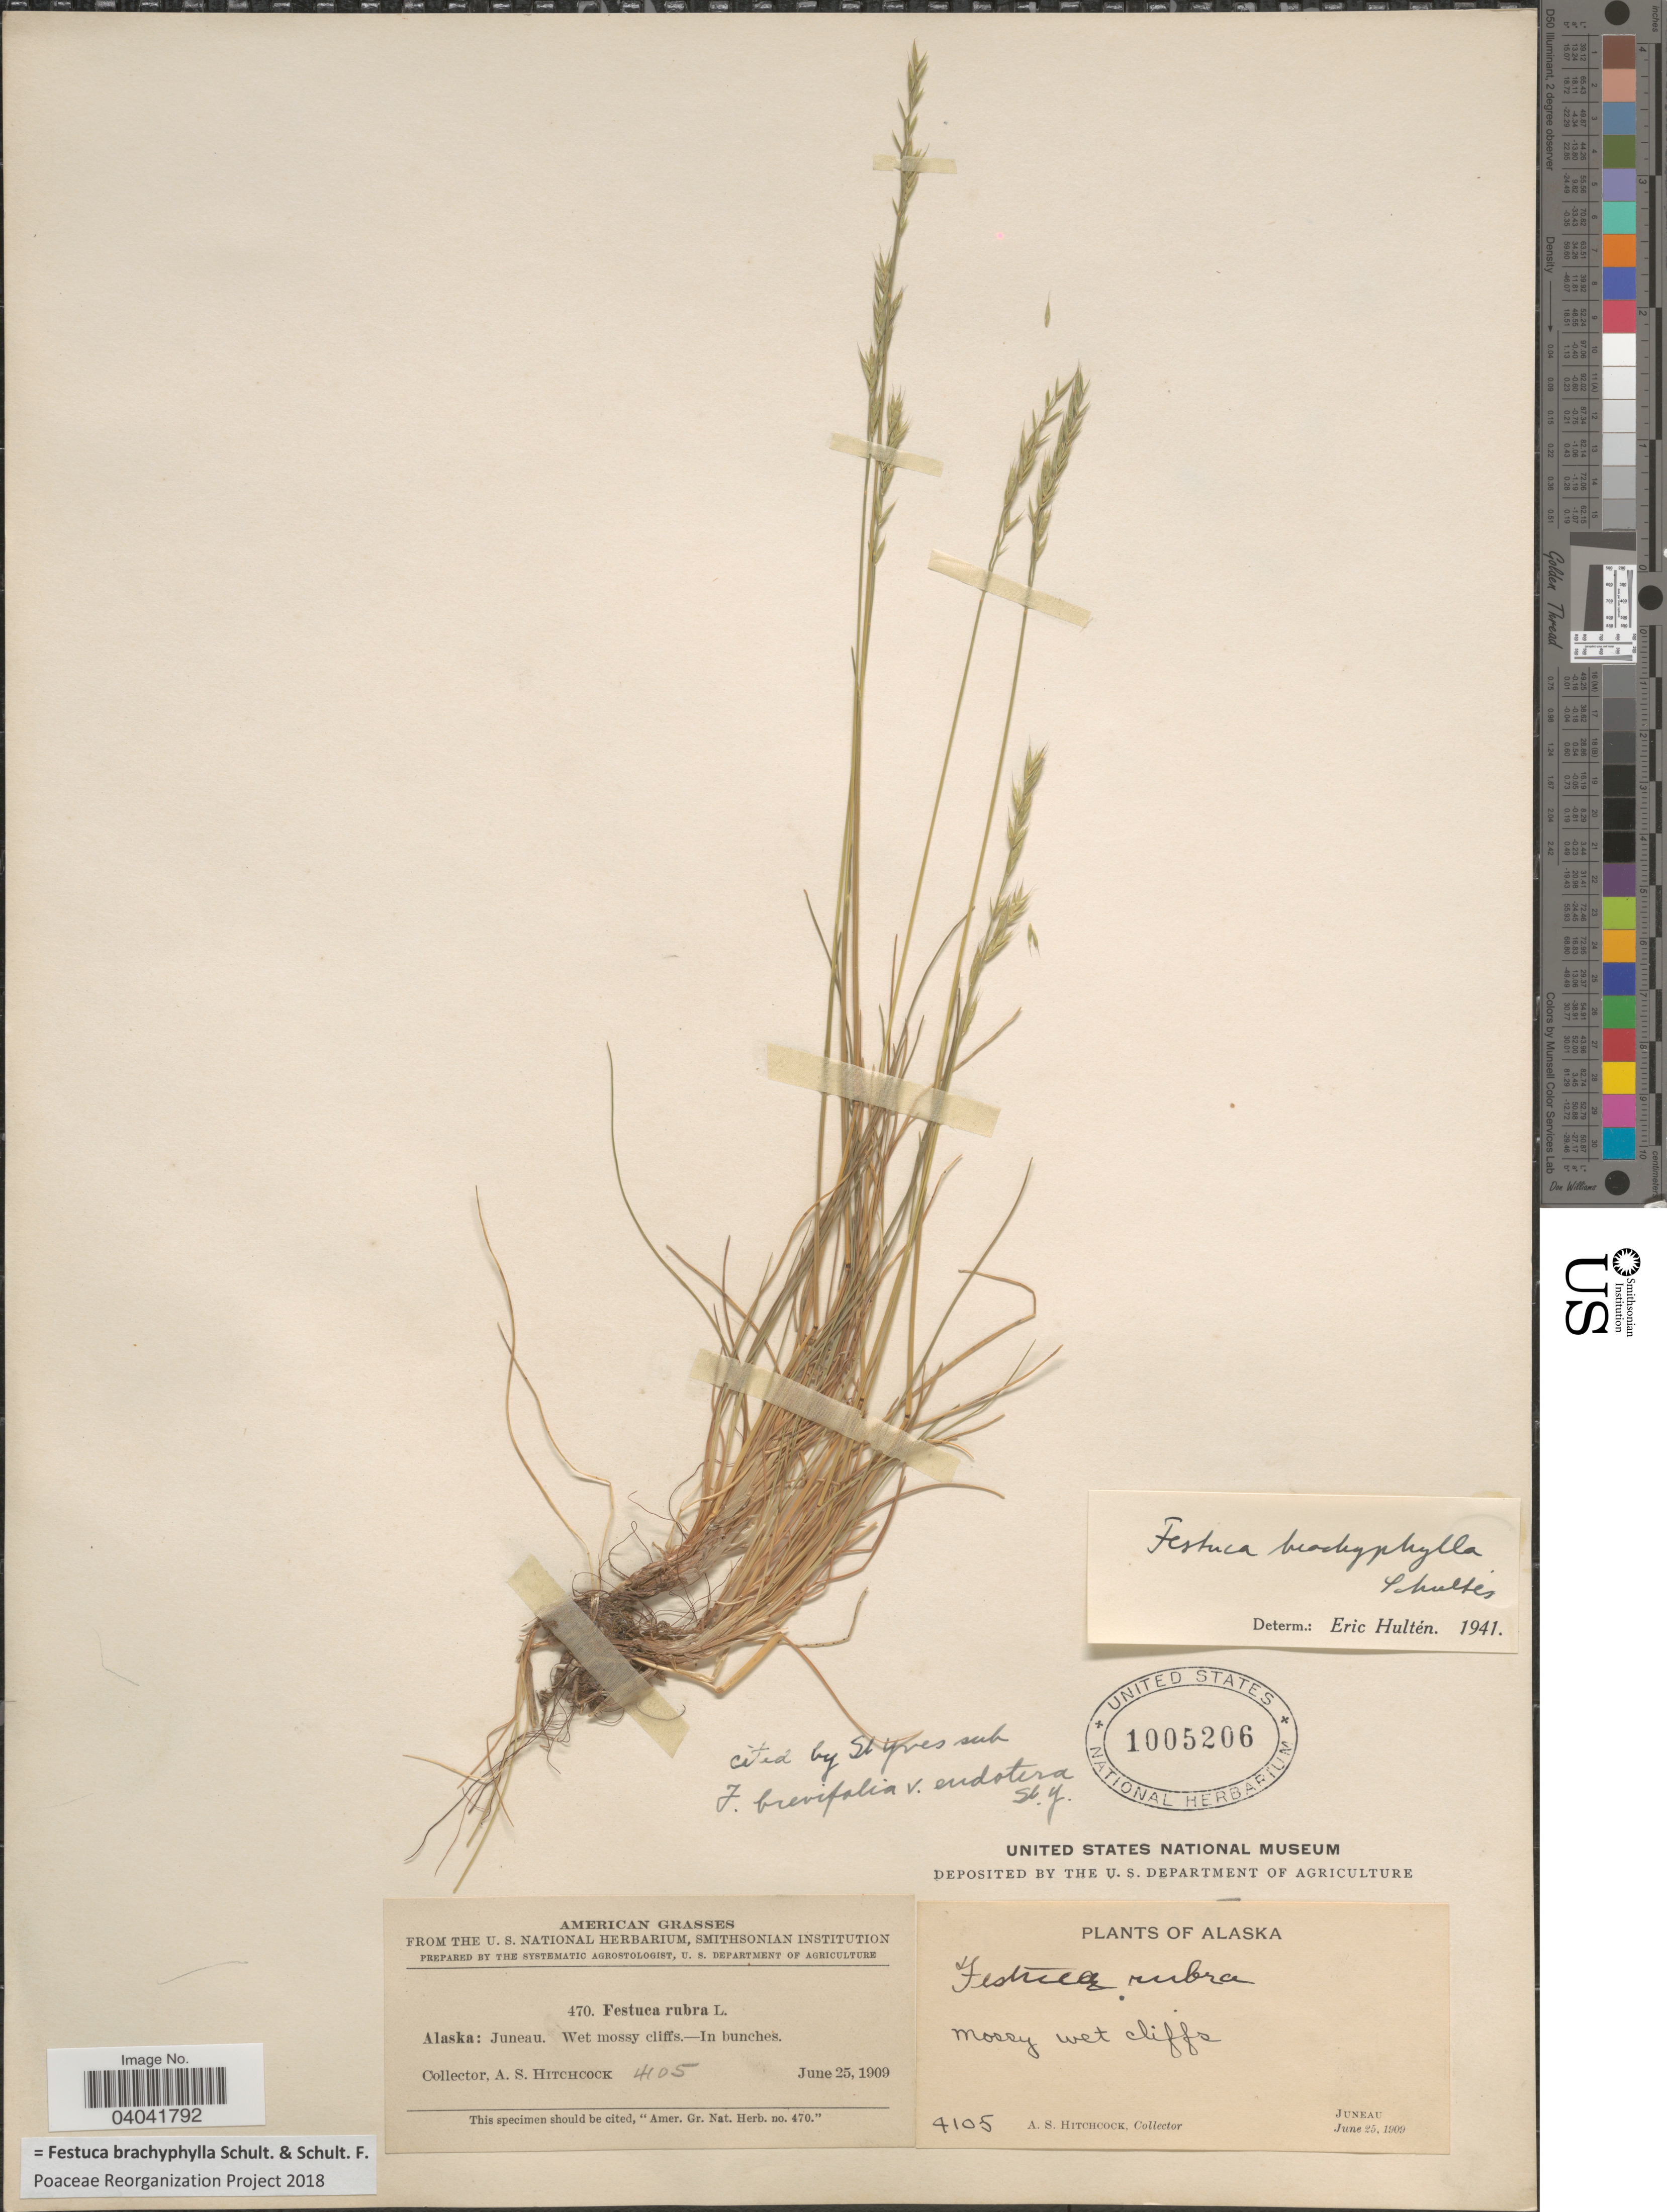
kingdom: Plantae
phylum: Tracheophyta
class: Liliopsida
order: Poales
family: Poaceae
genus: Festuca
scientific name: Festuca brachyphylla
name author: Schult. & Schult. f.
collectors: A. S. Hitchcock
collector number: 470/4105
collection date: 1909-06-25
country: United States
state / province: Alaska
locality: Juneau.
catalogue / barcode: US 1005206